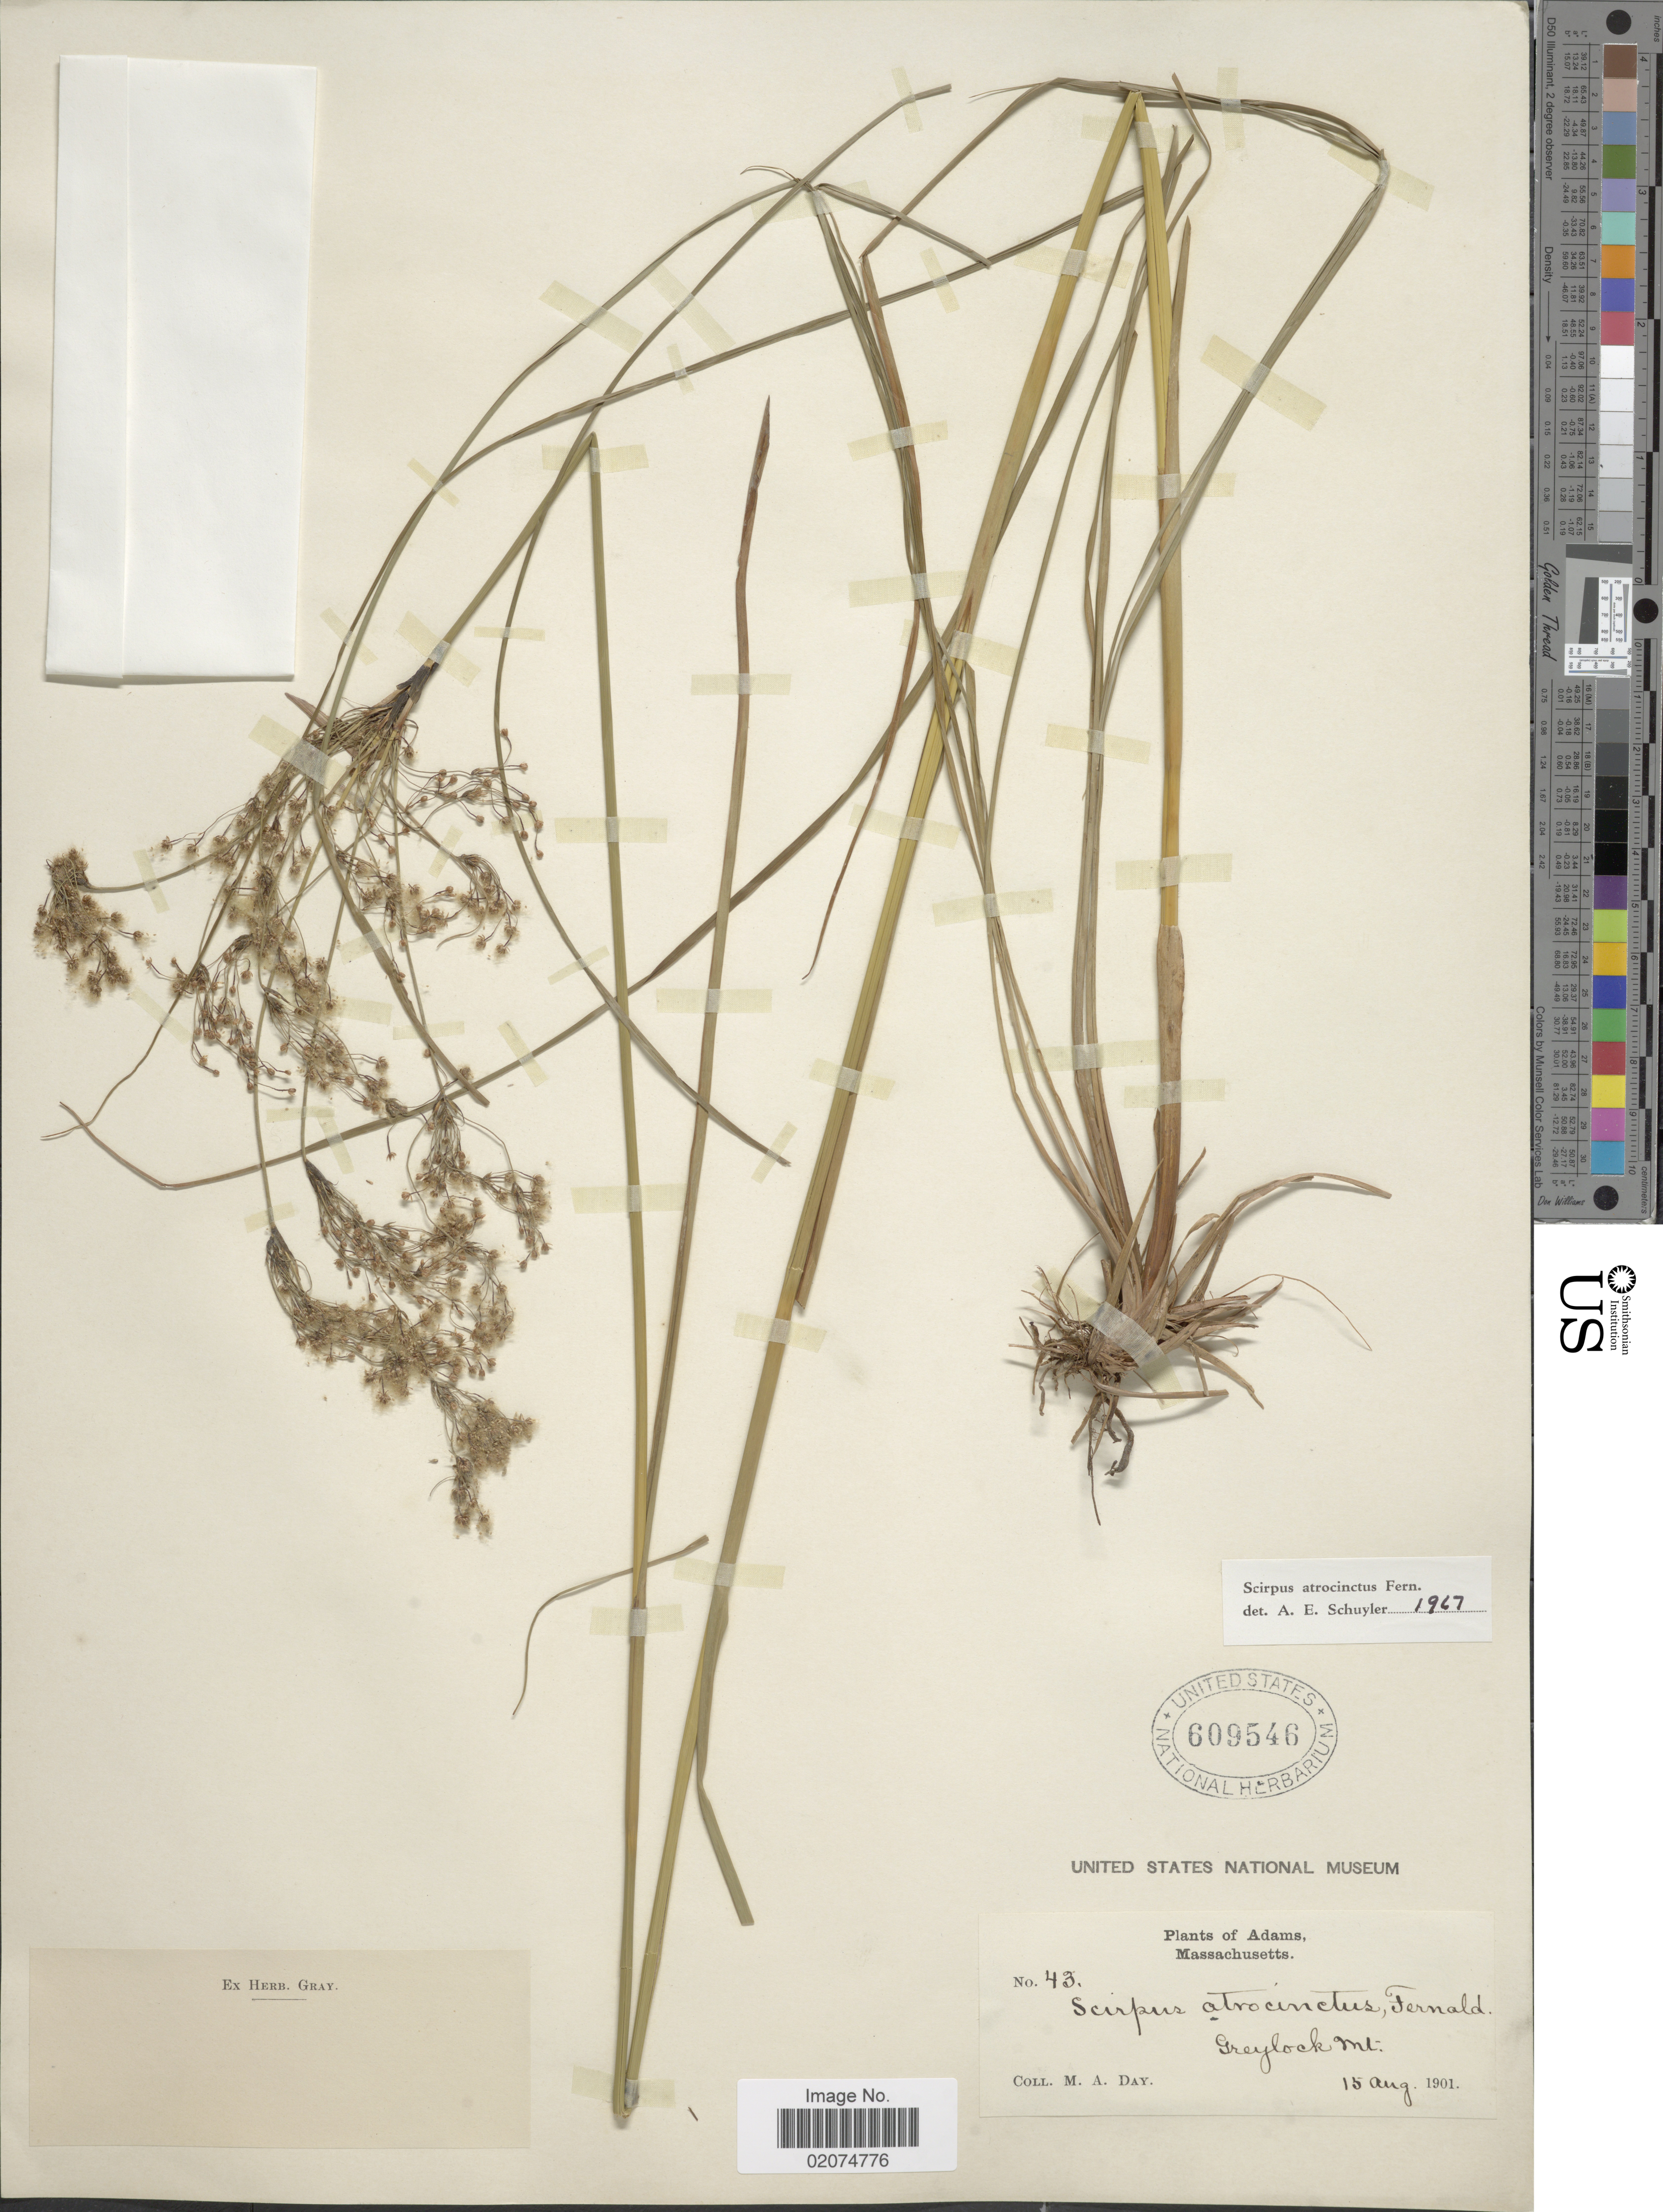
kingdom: Plantae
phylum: Tracheophyta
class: Liliopsida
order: Poales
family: Cyperaceae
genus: Scirpus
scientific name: Scirpus atrocinctus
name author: Fernald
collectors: M. Day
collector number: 43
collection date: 1901-08-15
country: United States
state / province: Massachusetts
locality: Adams, Greylock Mt.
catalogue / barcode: US 609546